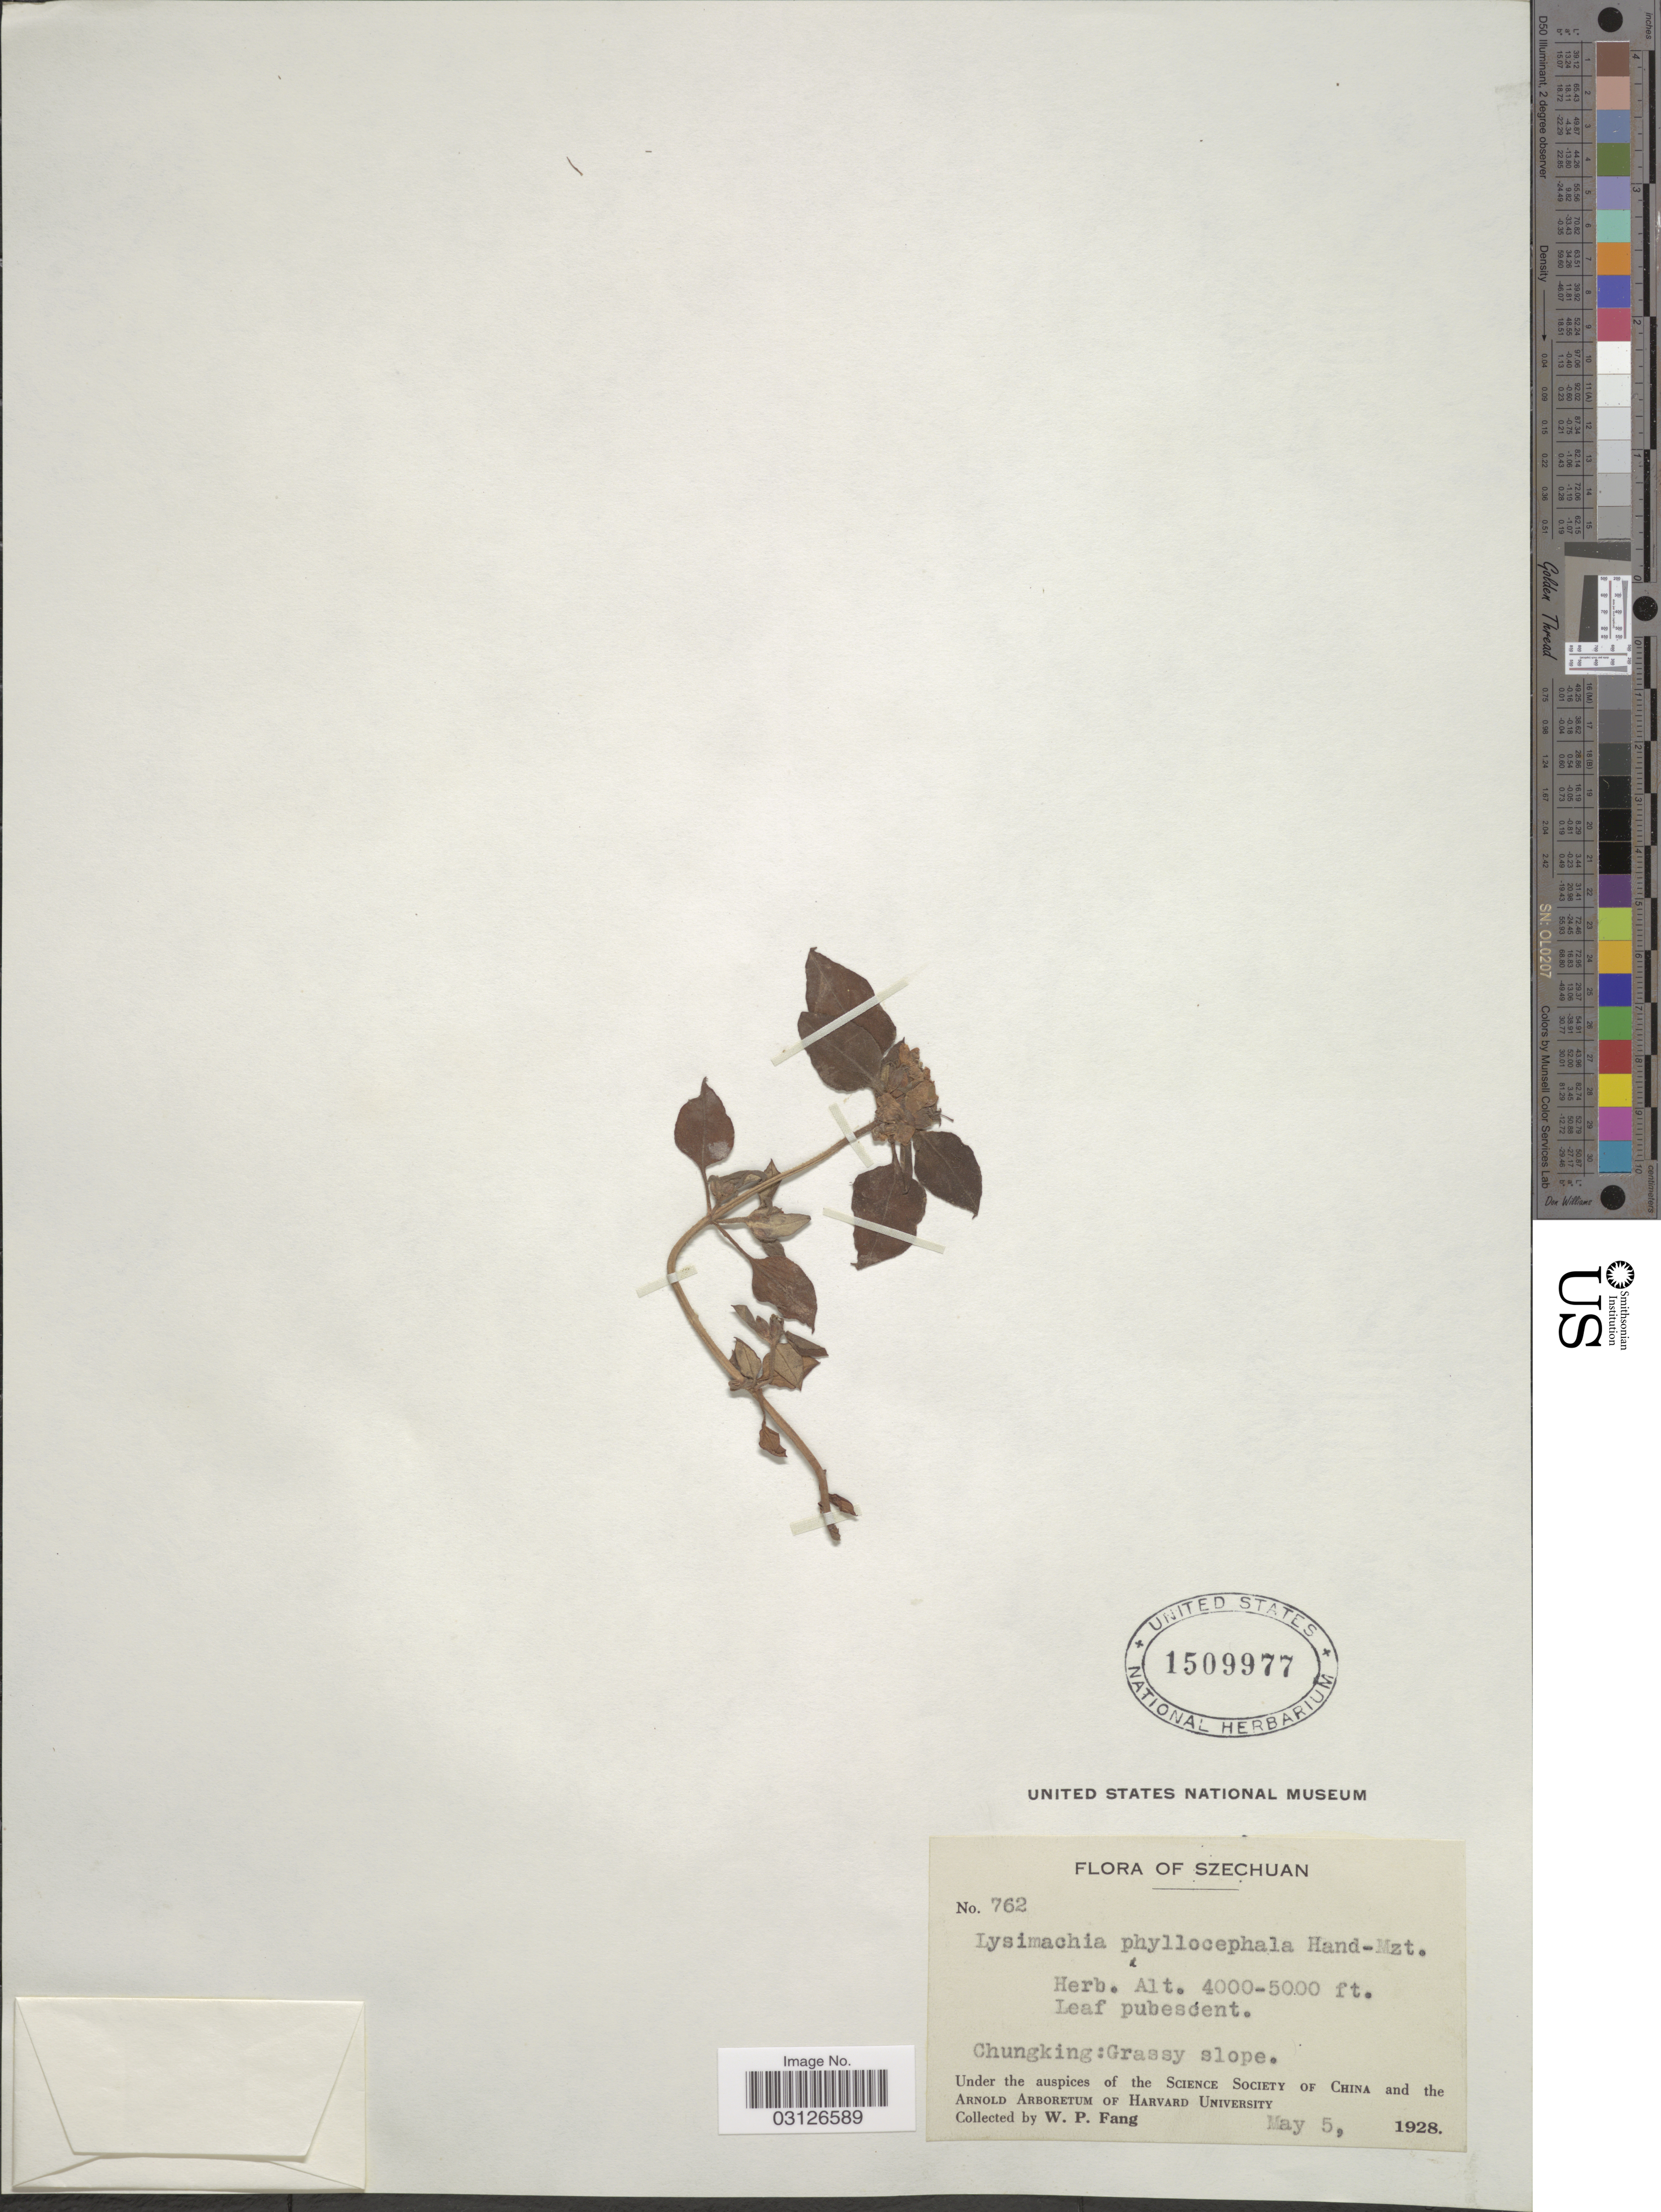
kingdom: Plantae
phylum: Tracheophyta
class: Magnoliopsida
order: Ericales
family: Primulaceae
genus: Lysimachia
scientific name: Lysimachia phyllocephala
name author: Hand.-Mazz.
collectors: W. P. Fang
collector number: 762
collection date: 1928-05-05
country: China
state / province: Sichuan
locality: Szechuan. Chungking.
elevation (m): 1219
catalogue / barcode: US 1509977